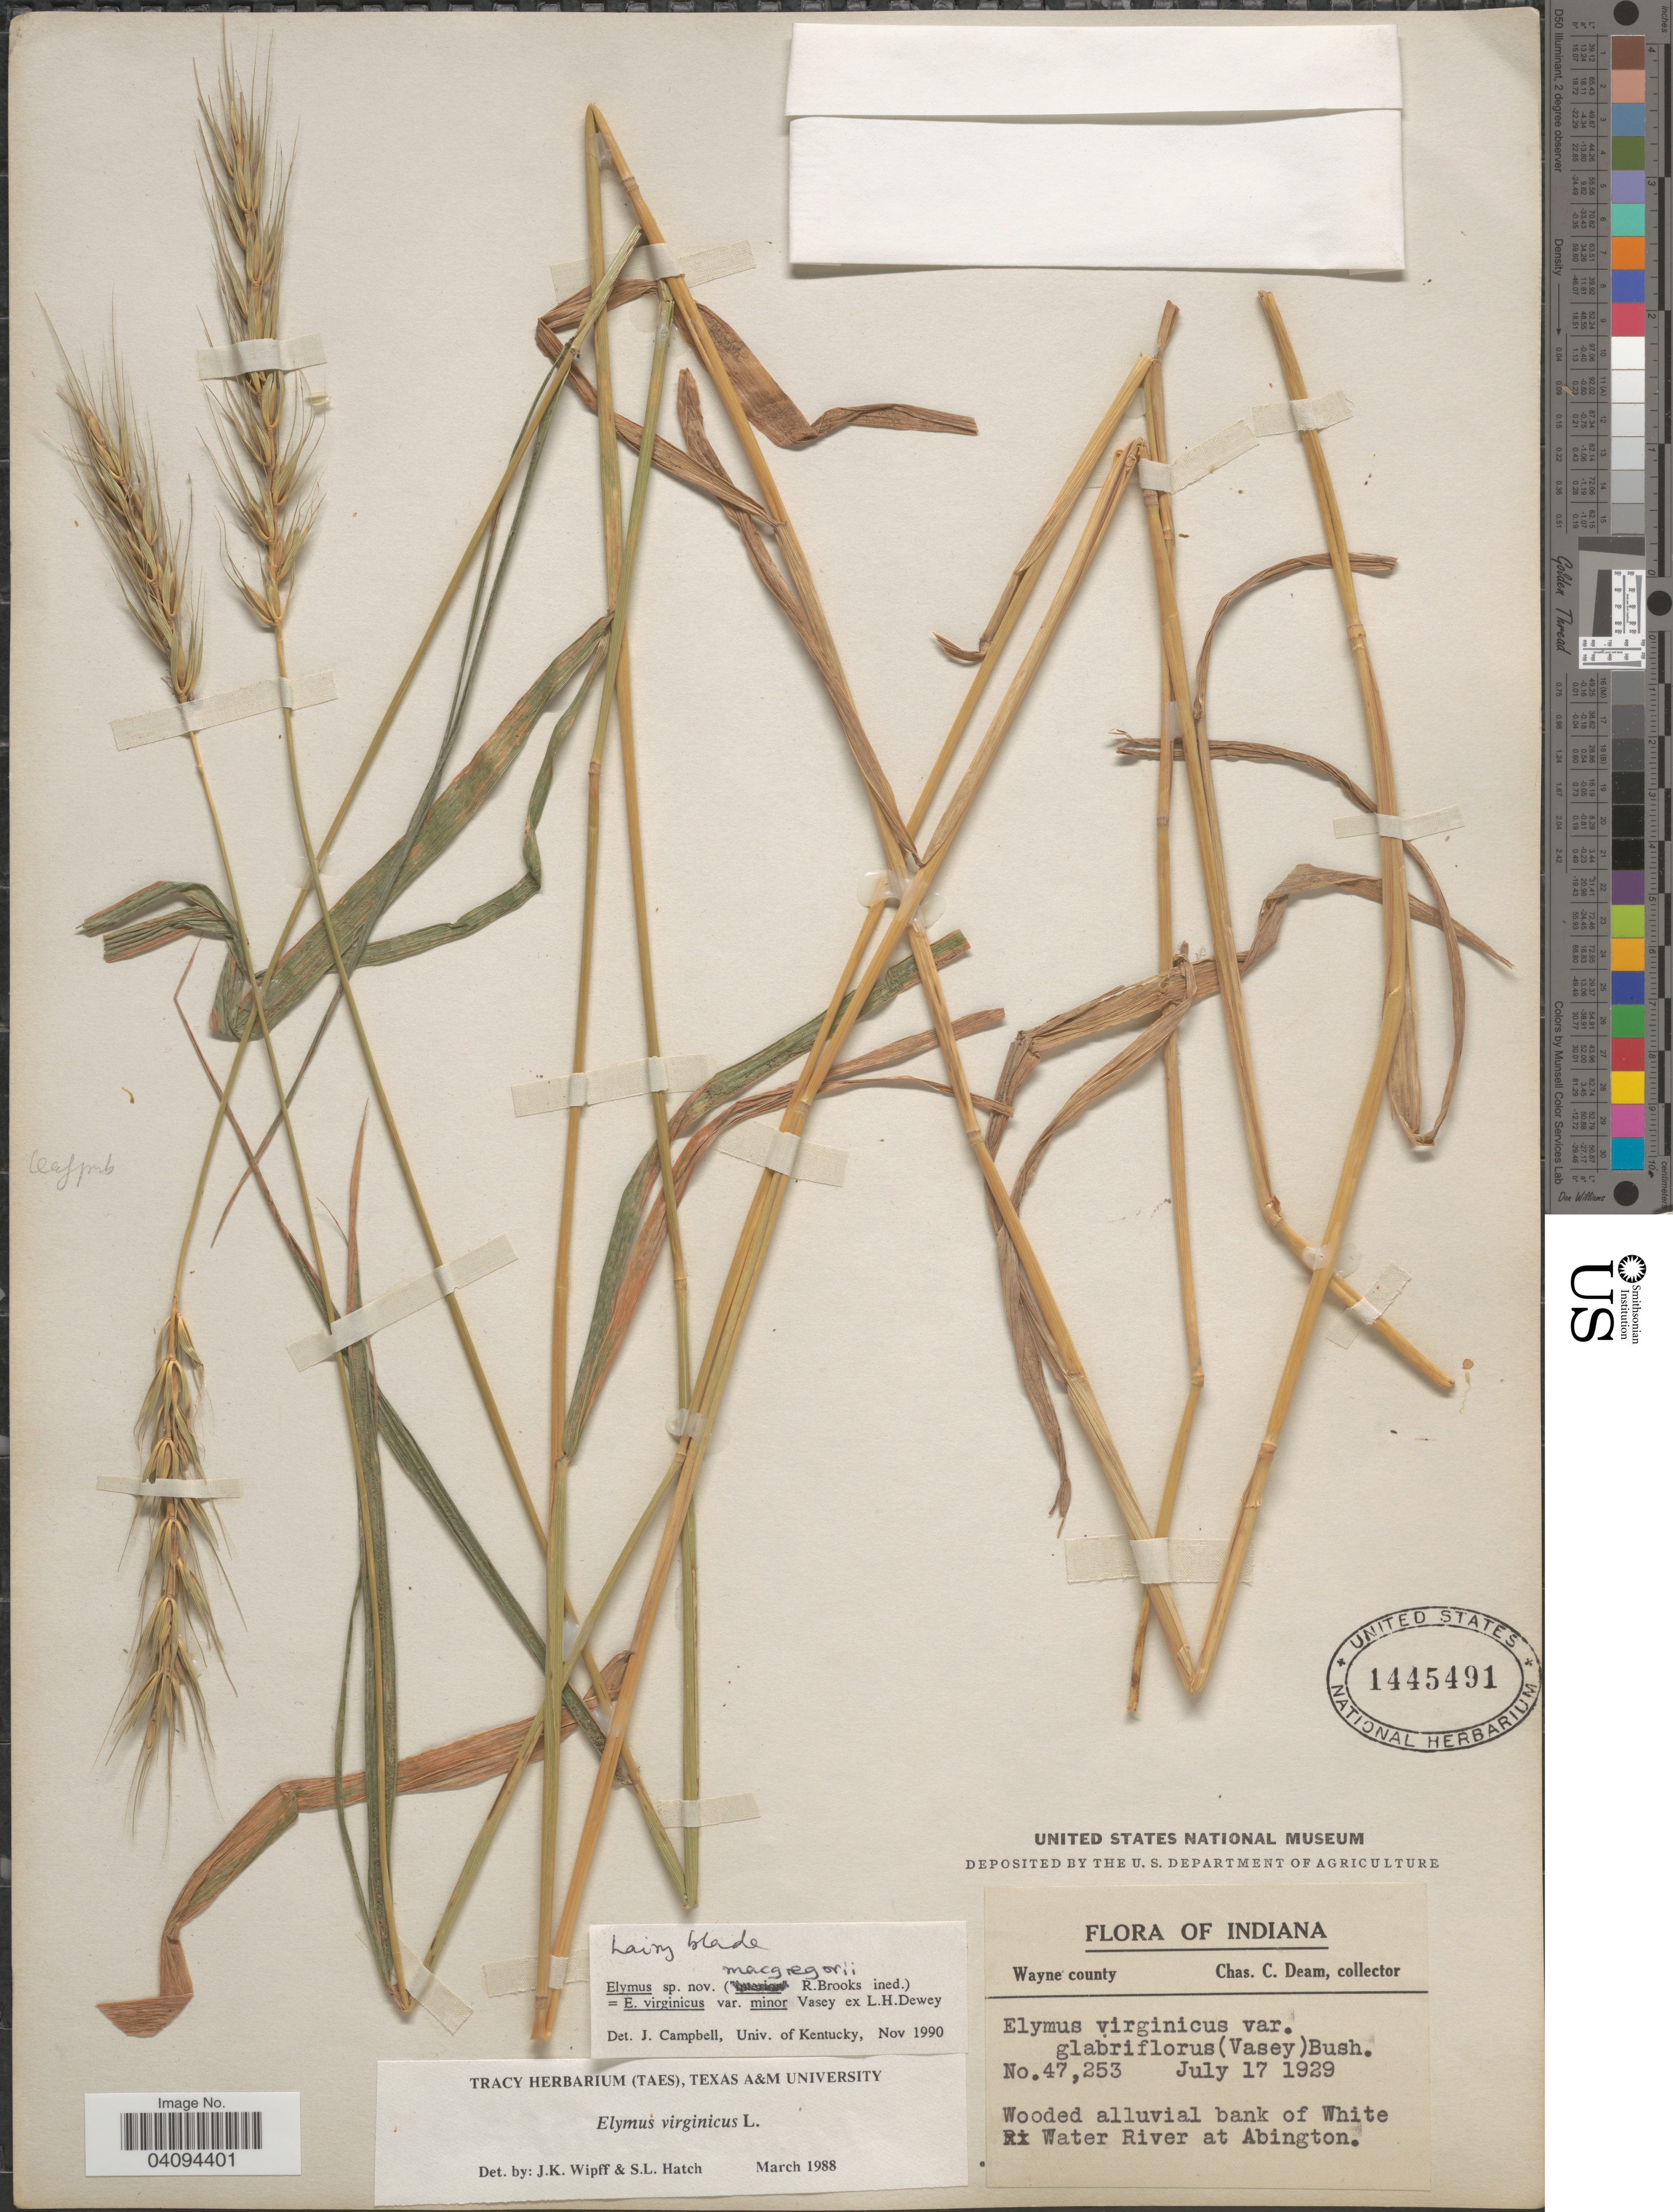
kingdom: Plantae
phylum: Tracheophyta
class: Liliopsida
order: Poales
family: Poaceae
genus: Elymus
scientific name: Elymus macgregorii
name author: R.E. Brooks & J.J.N. Campb.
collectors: C. C. Deam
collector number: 47253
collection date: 1929-06-17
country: United States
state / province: Indiana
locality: Wayne county. Wooded alluvial bank of White Water River at Abington.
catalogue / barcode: US 1445491